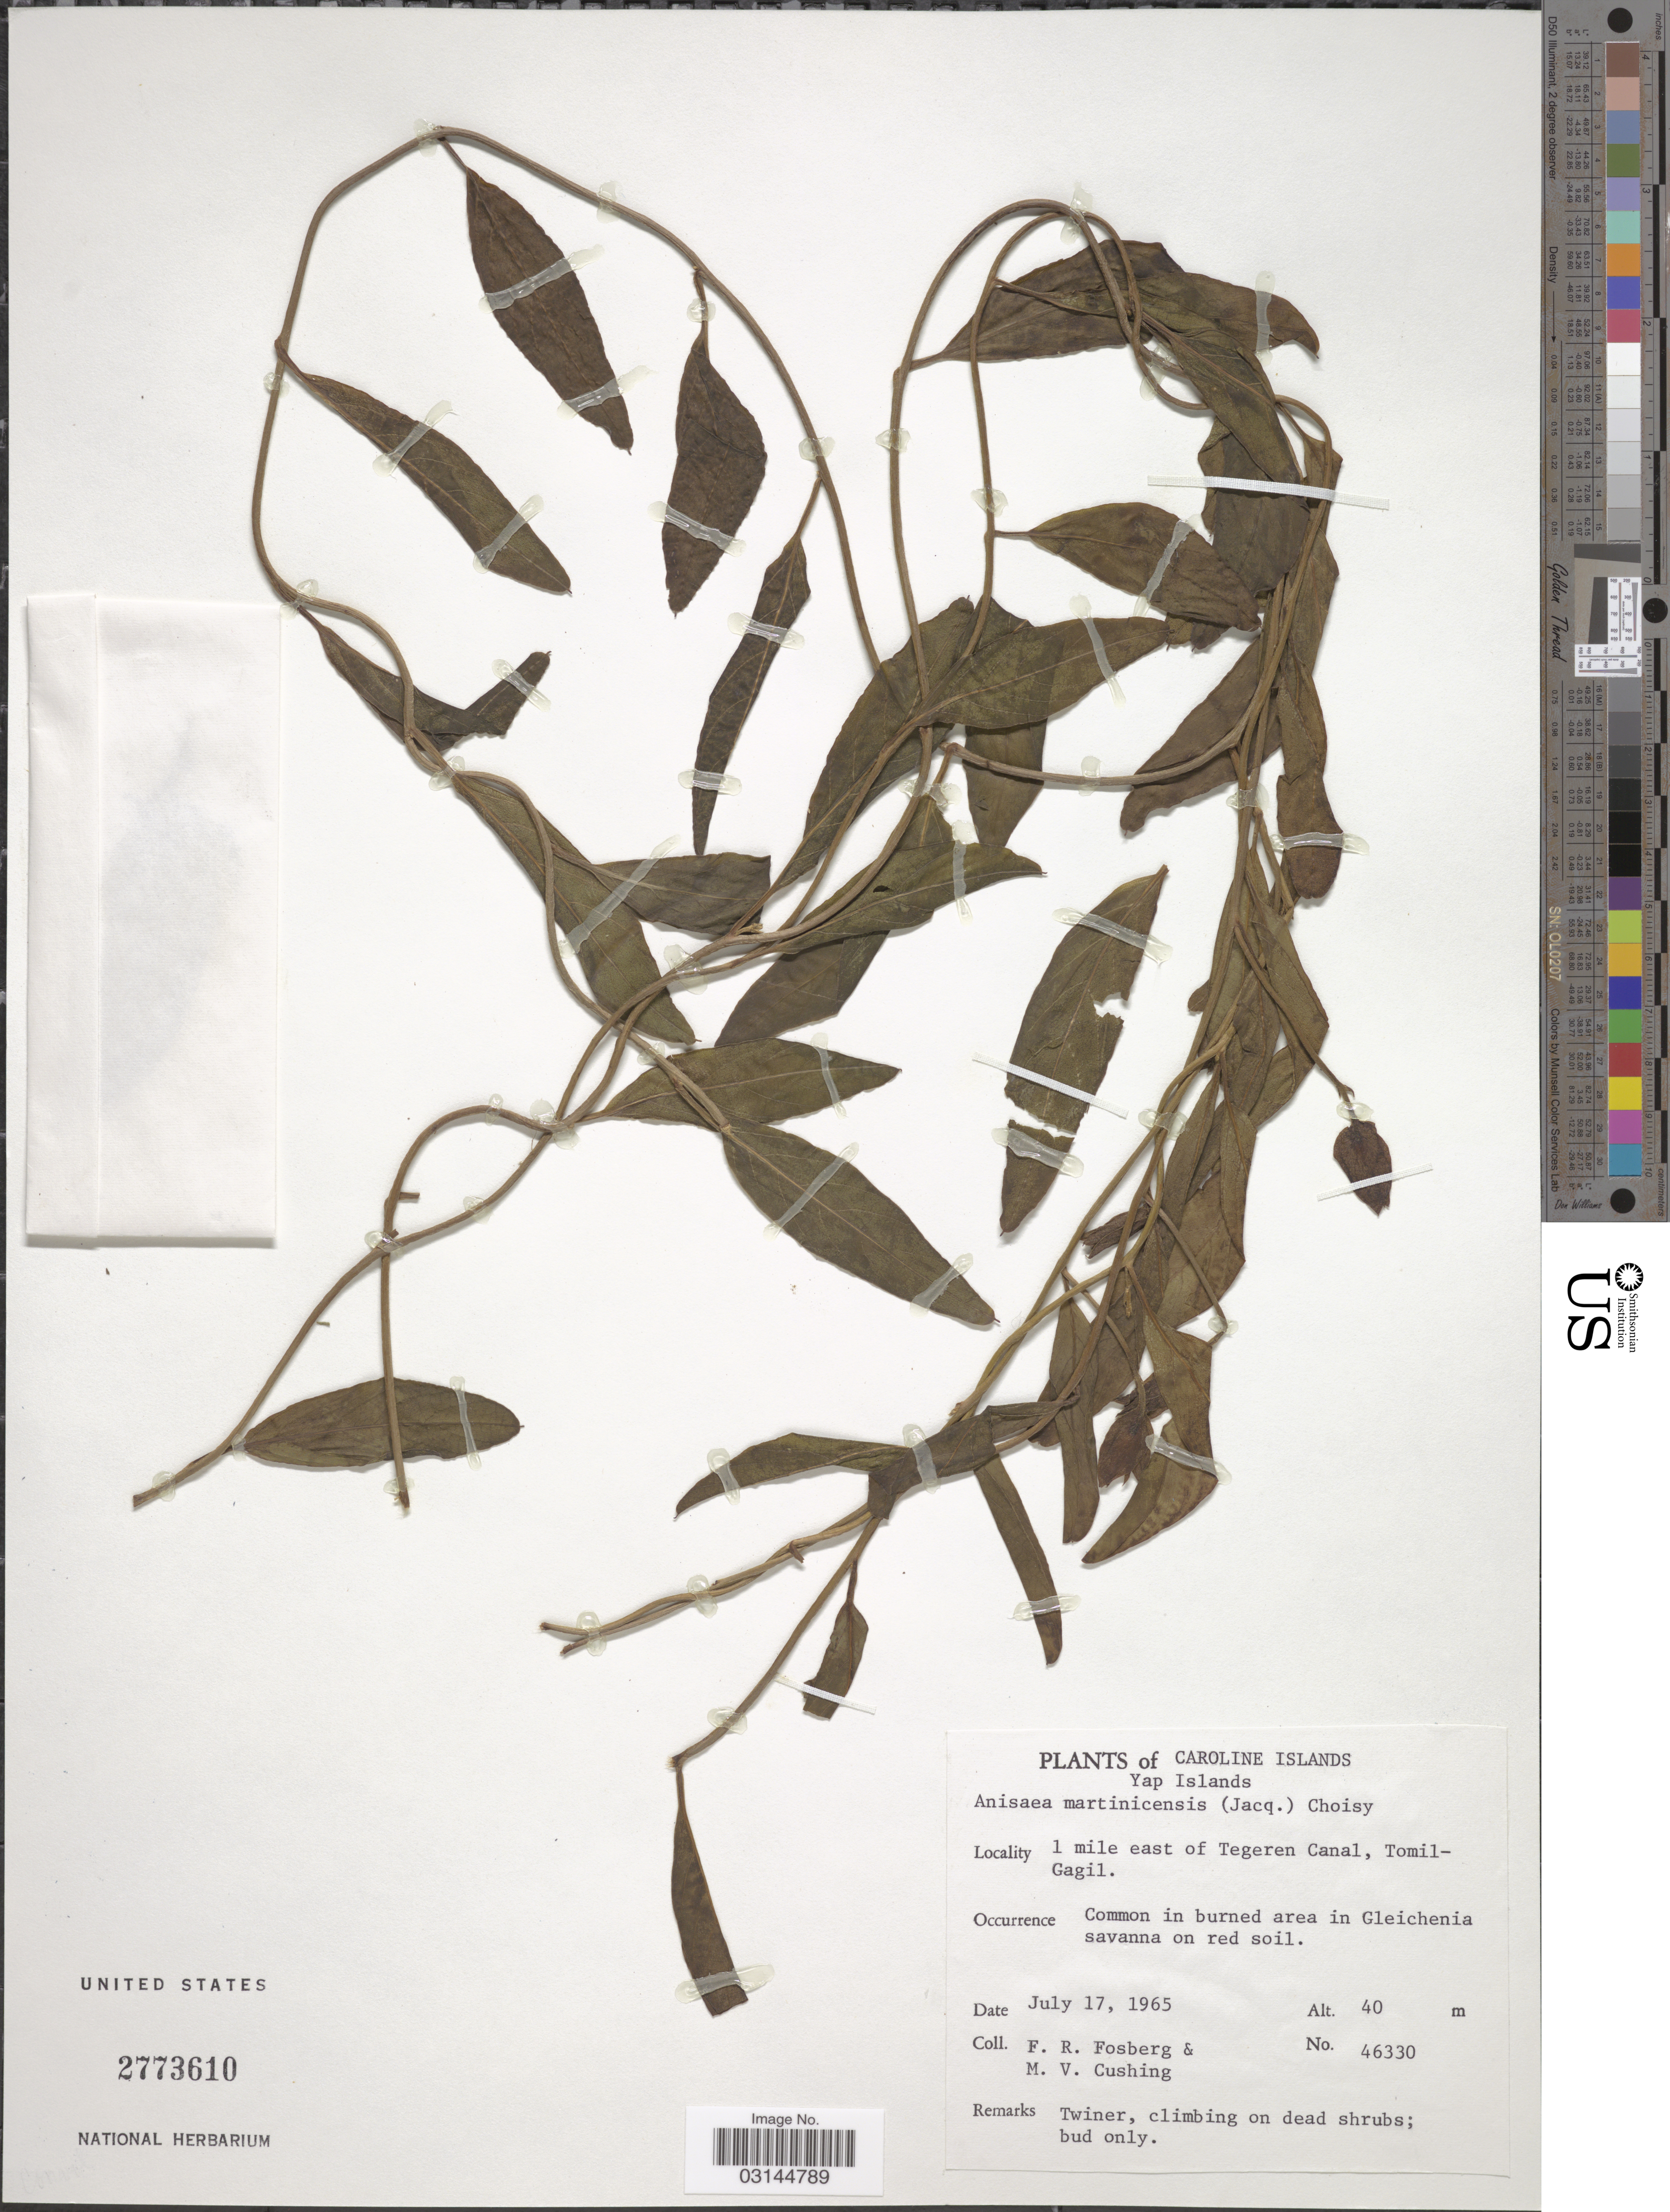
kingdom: Plantae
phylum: Tracheophyta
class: Magnoliopsida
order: Solanales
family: Convolvulaceae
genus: Aniseia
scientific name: Aniseia martinicensis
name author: (Jacq.) Choisy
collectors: F. R. Fosberg & M. V. Cushing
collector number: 46330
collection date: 1965-07-17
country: Micronesia, Federated States of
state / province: Yap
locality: Caroline Islands, Yap Islands, 1 mile east of Tegeren Canal, Tomil-Gagil.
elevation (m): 40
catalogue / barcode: US 2773610